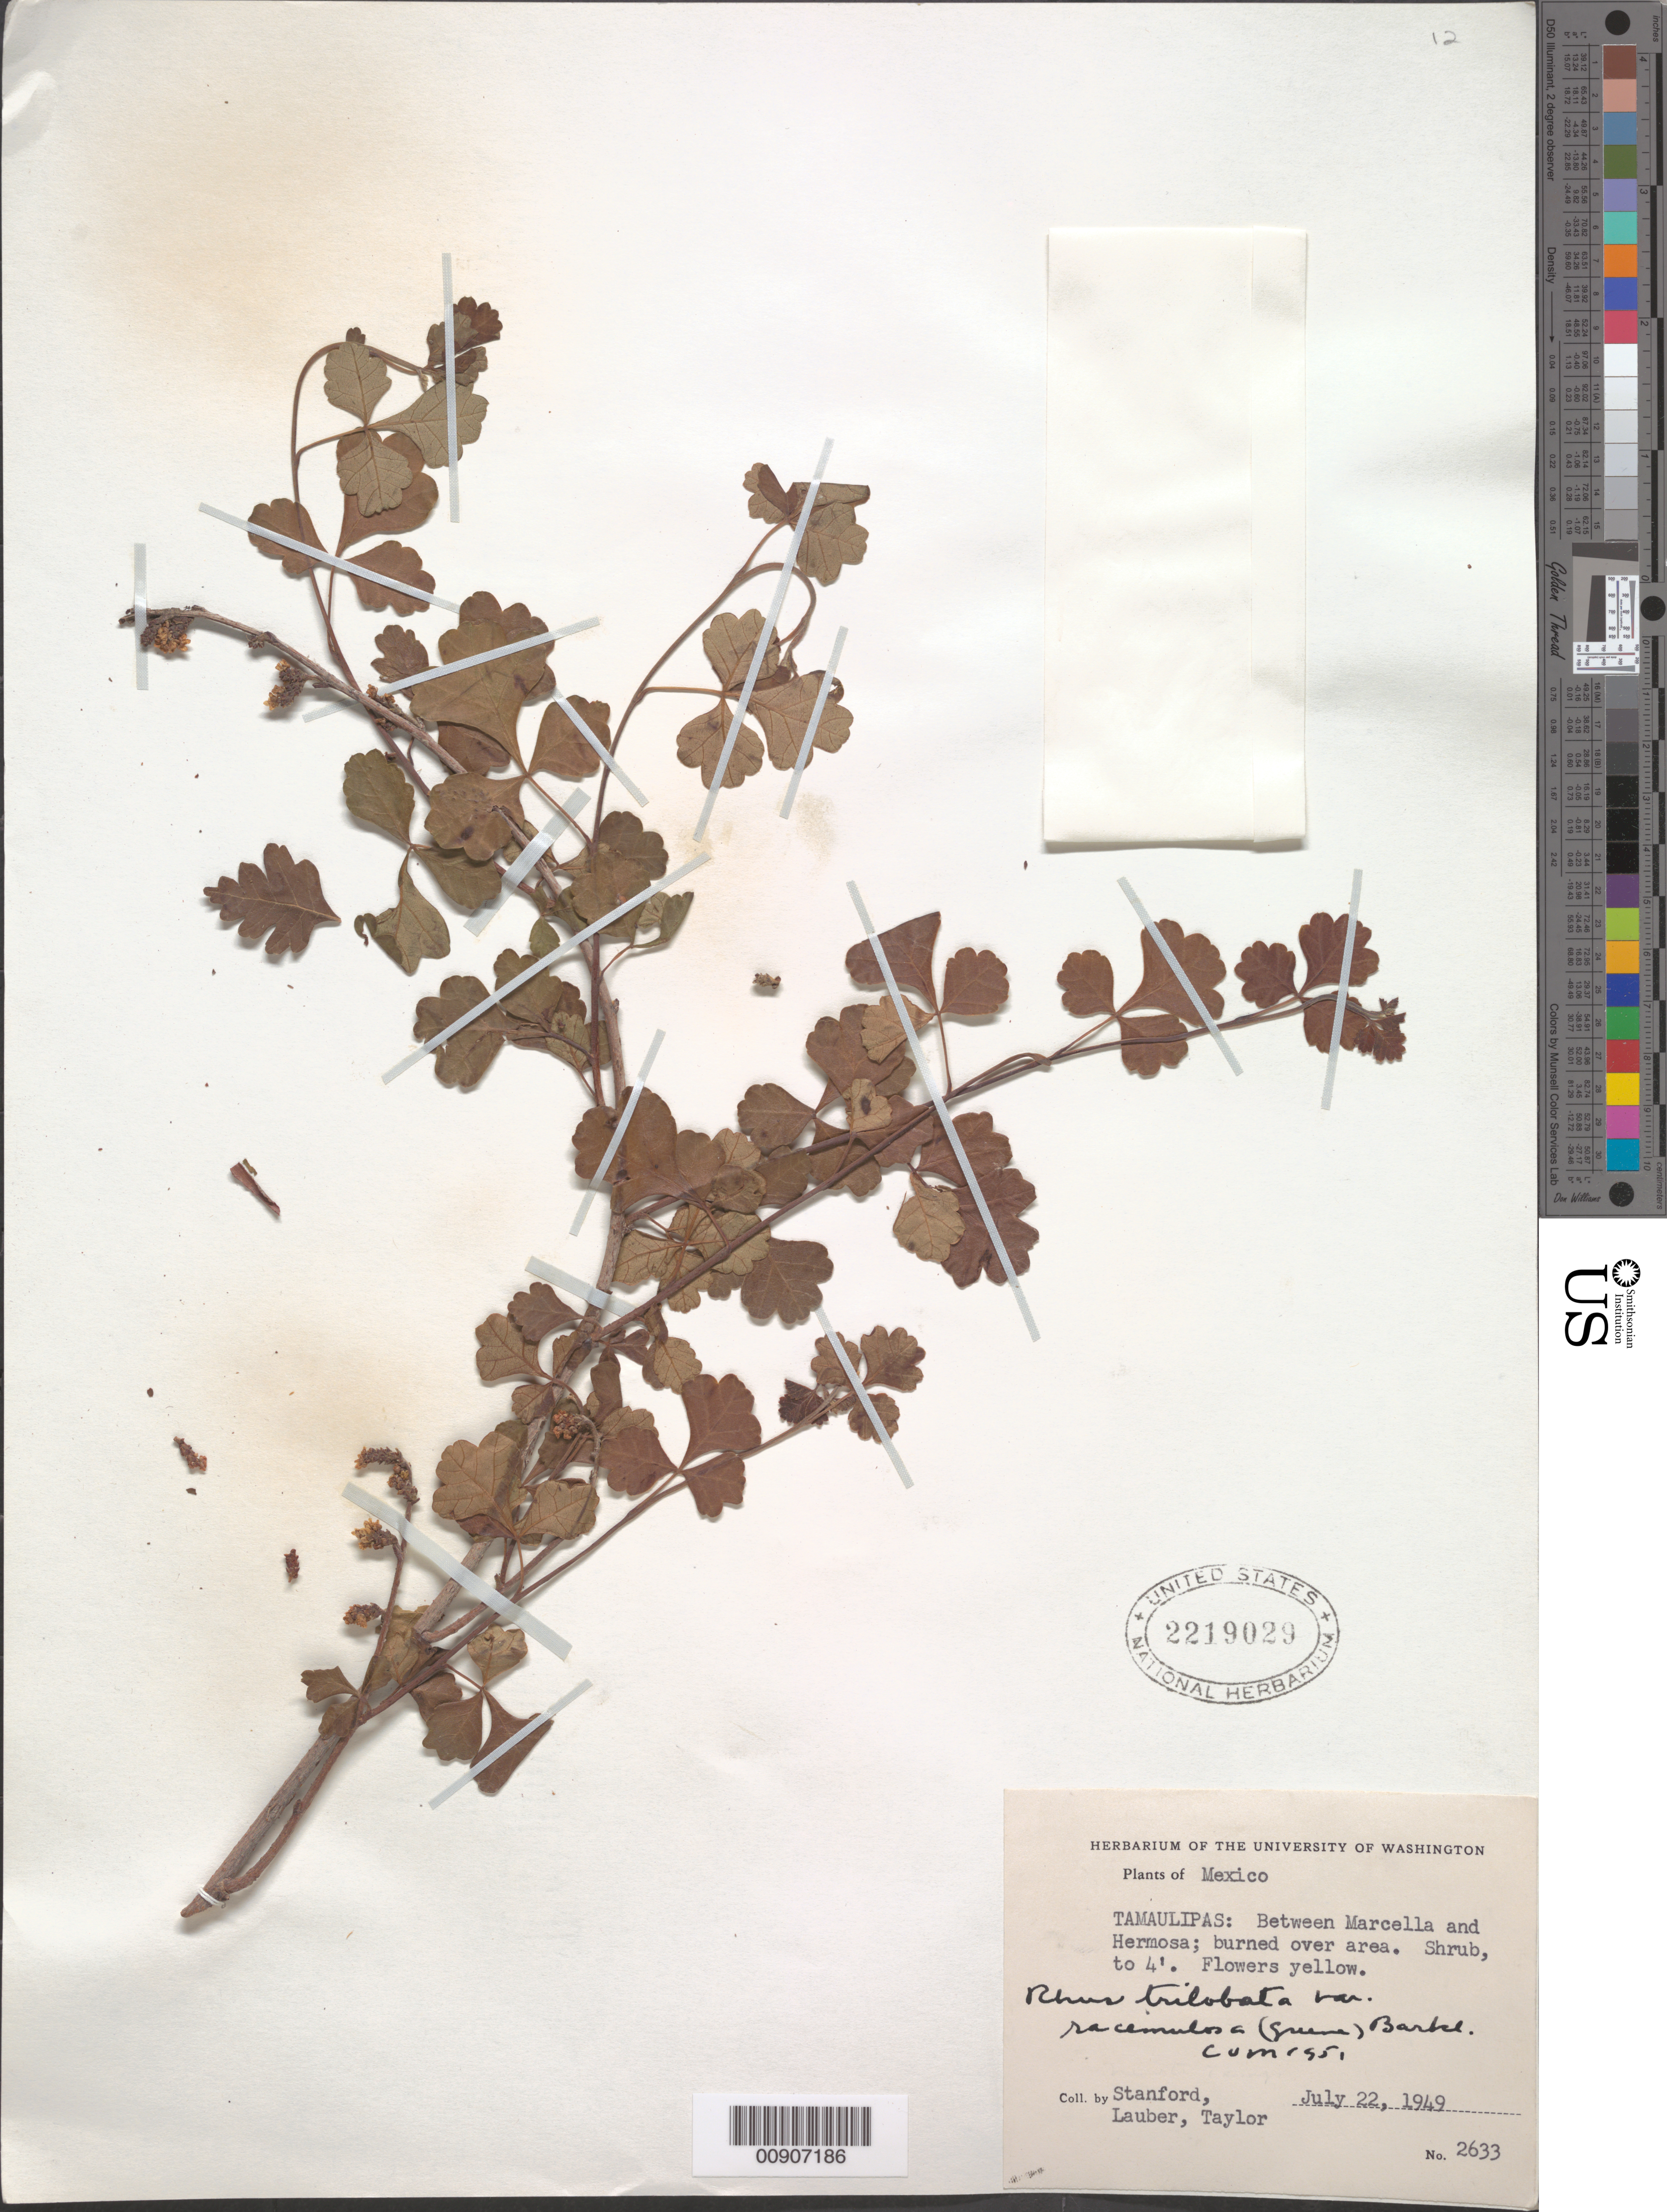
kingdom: Plantae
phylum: Tracheophyta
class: Magnoliopsida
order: Sapindales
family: Anacardiaceae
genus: Rhus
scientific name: Rhus trilobata var. racemulosa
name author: (Greene) F.A. Barkley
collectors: -. Stanford, Lauber, -- & -- Taylor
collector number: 2633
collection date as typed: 22 Jul 1949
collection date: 1949-07-22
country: Mexico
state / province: Tamaulipas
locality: Tamaulipas: Between Marcella and Hermosa.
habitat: Burned over area.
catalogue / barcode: US 2219029